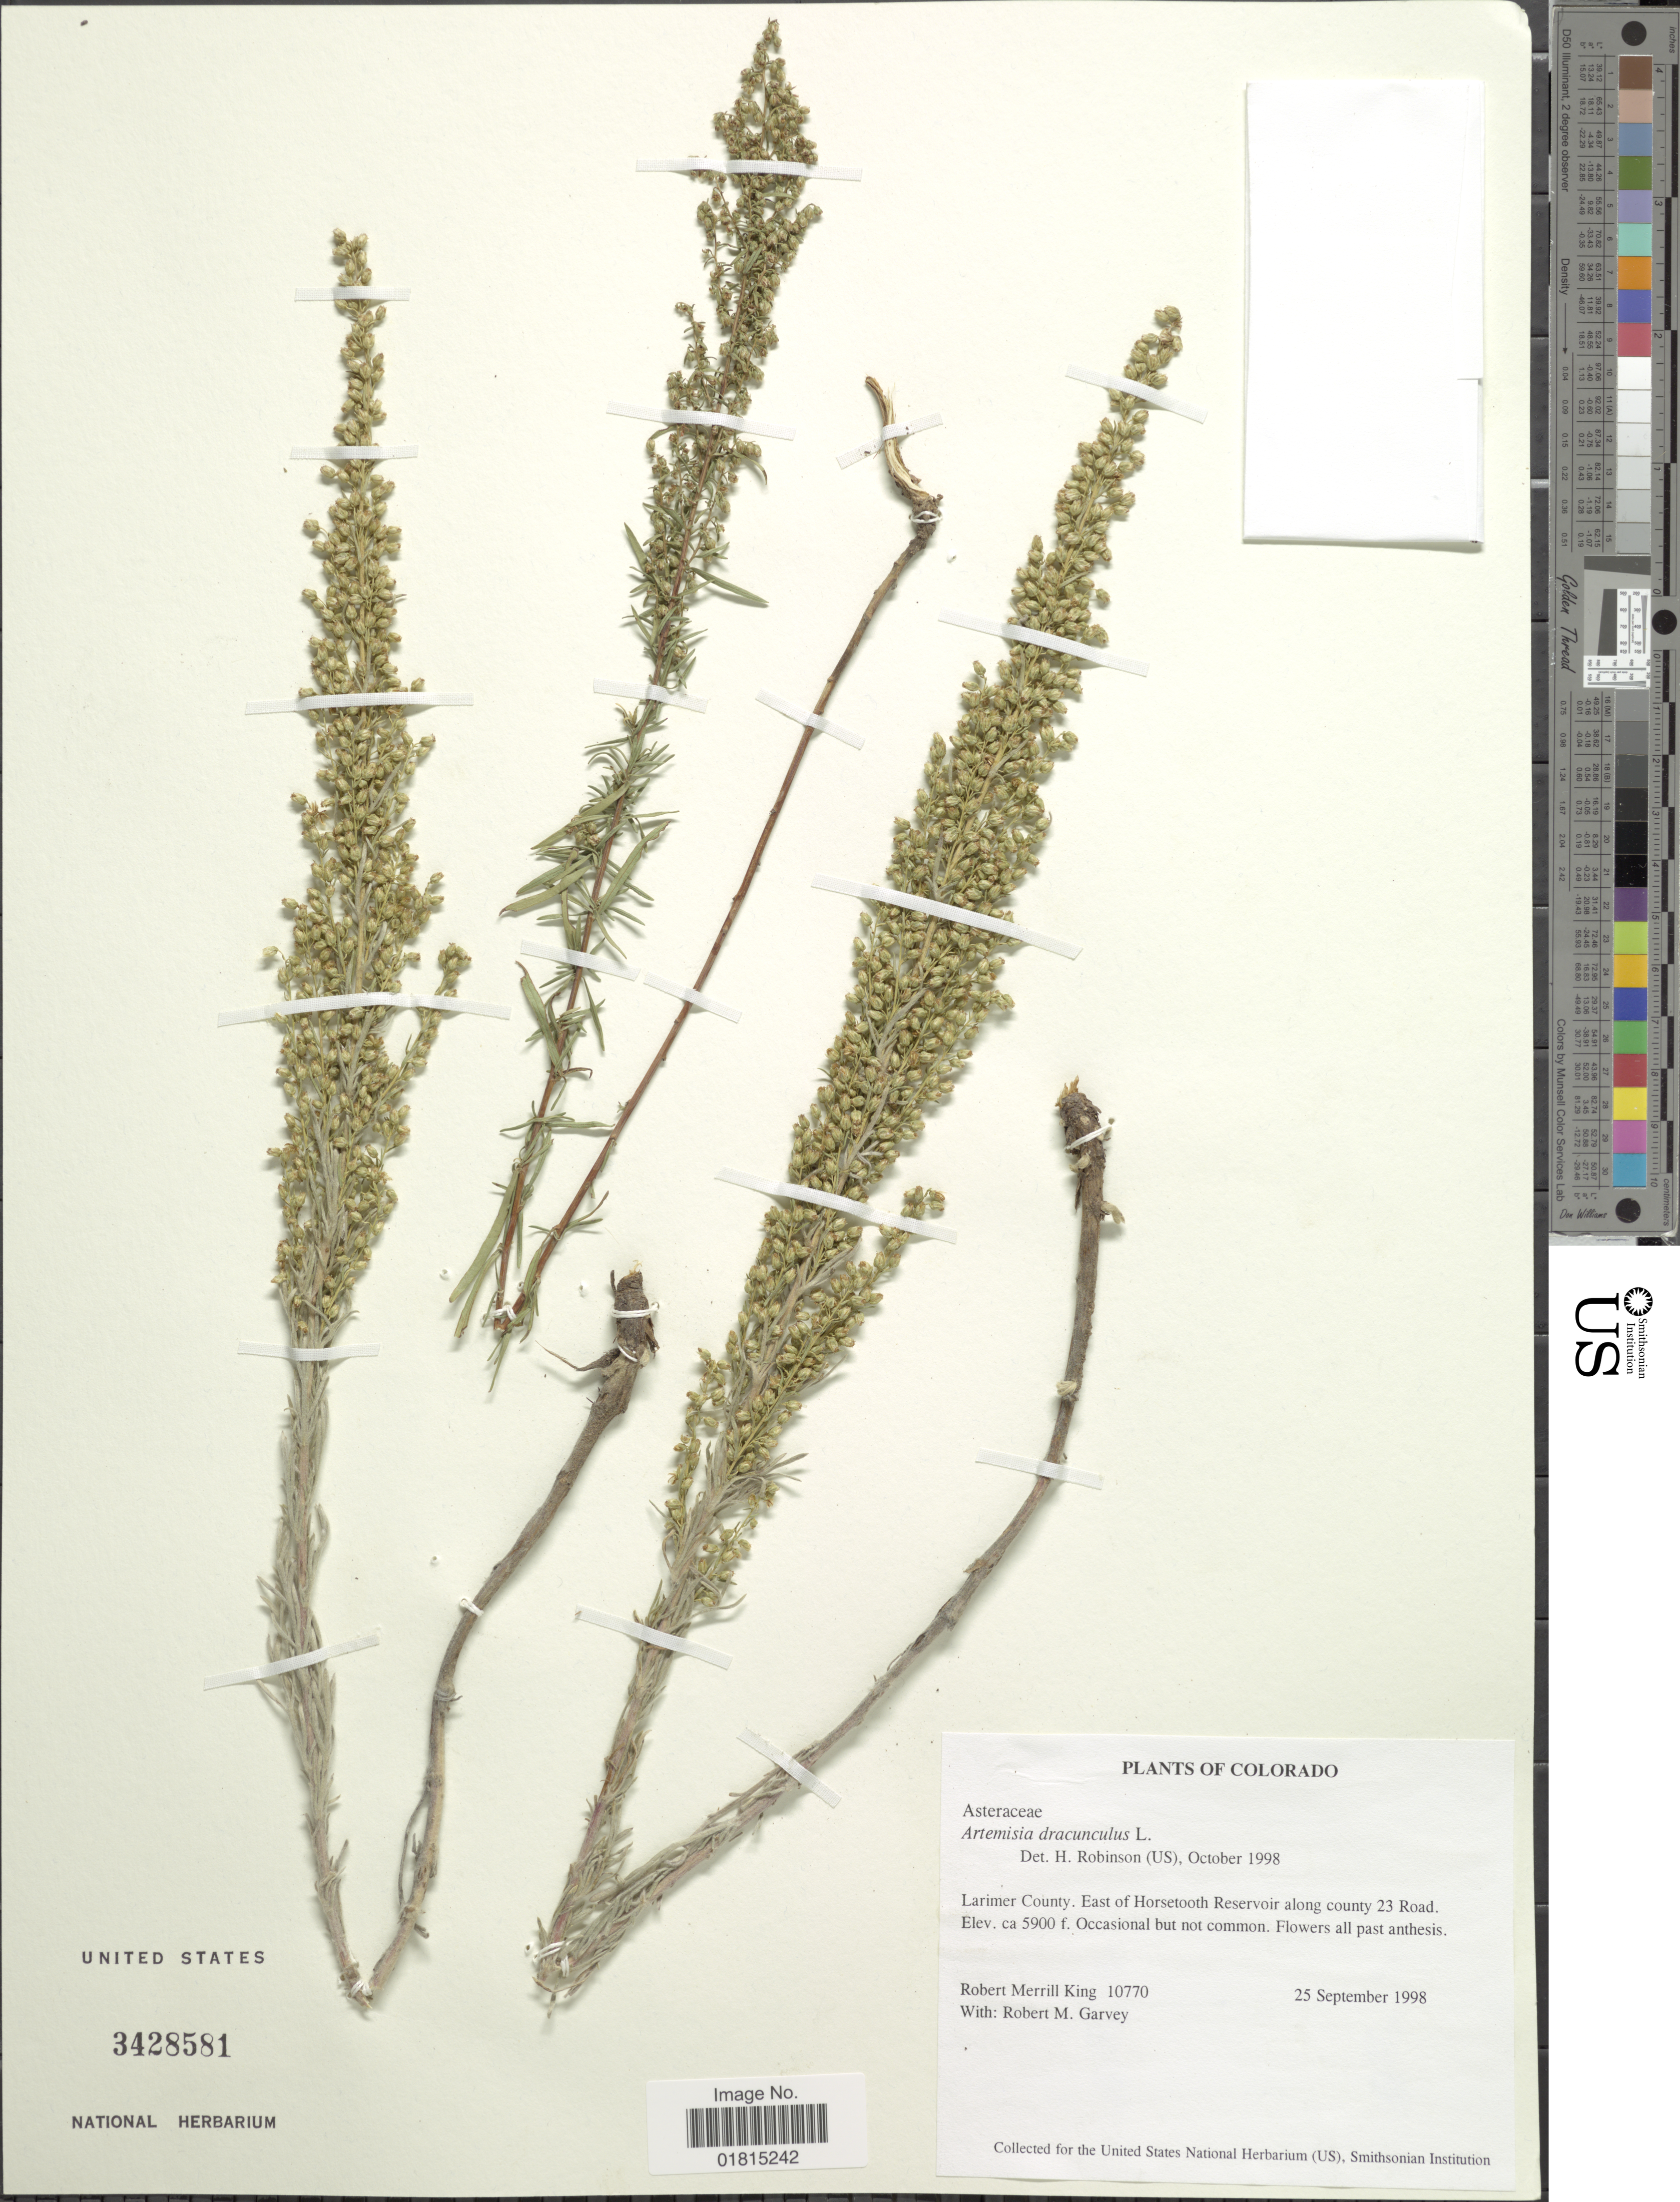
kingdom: Plantae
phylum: Tracheophyta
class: Magnoliopsida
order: Asterales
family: Asteraceae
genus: Artemisia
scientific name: Artemisia dracunculoides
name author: Pursh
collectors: R. M. King & R. Garvey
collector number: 10770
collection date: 1998-09-25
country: United States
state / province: Colorado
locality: Larimer County, East of Horsetooth Reservoir along county 23 Road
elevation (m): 1798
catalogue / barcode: US 3428581